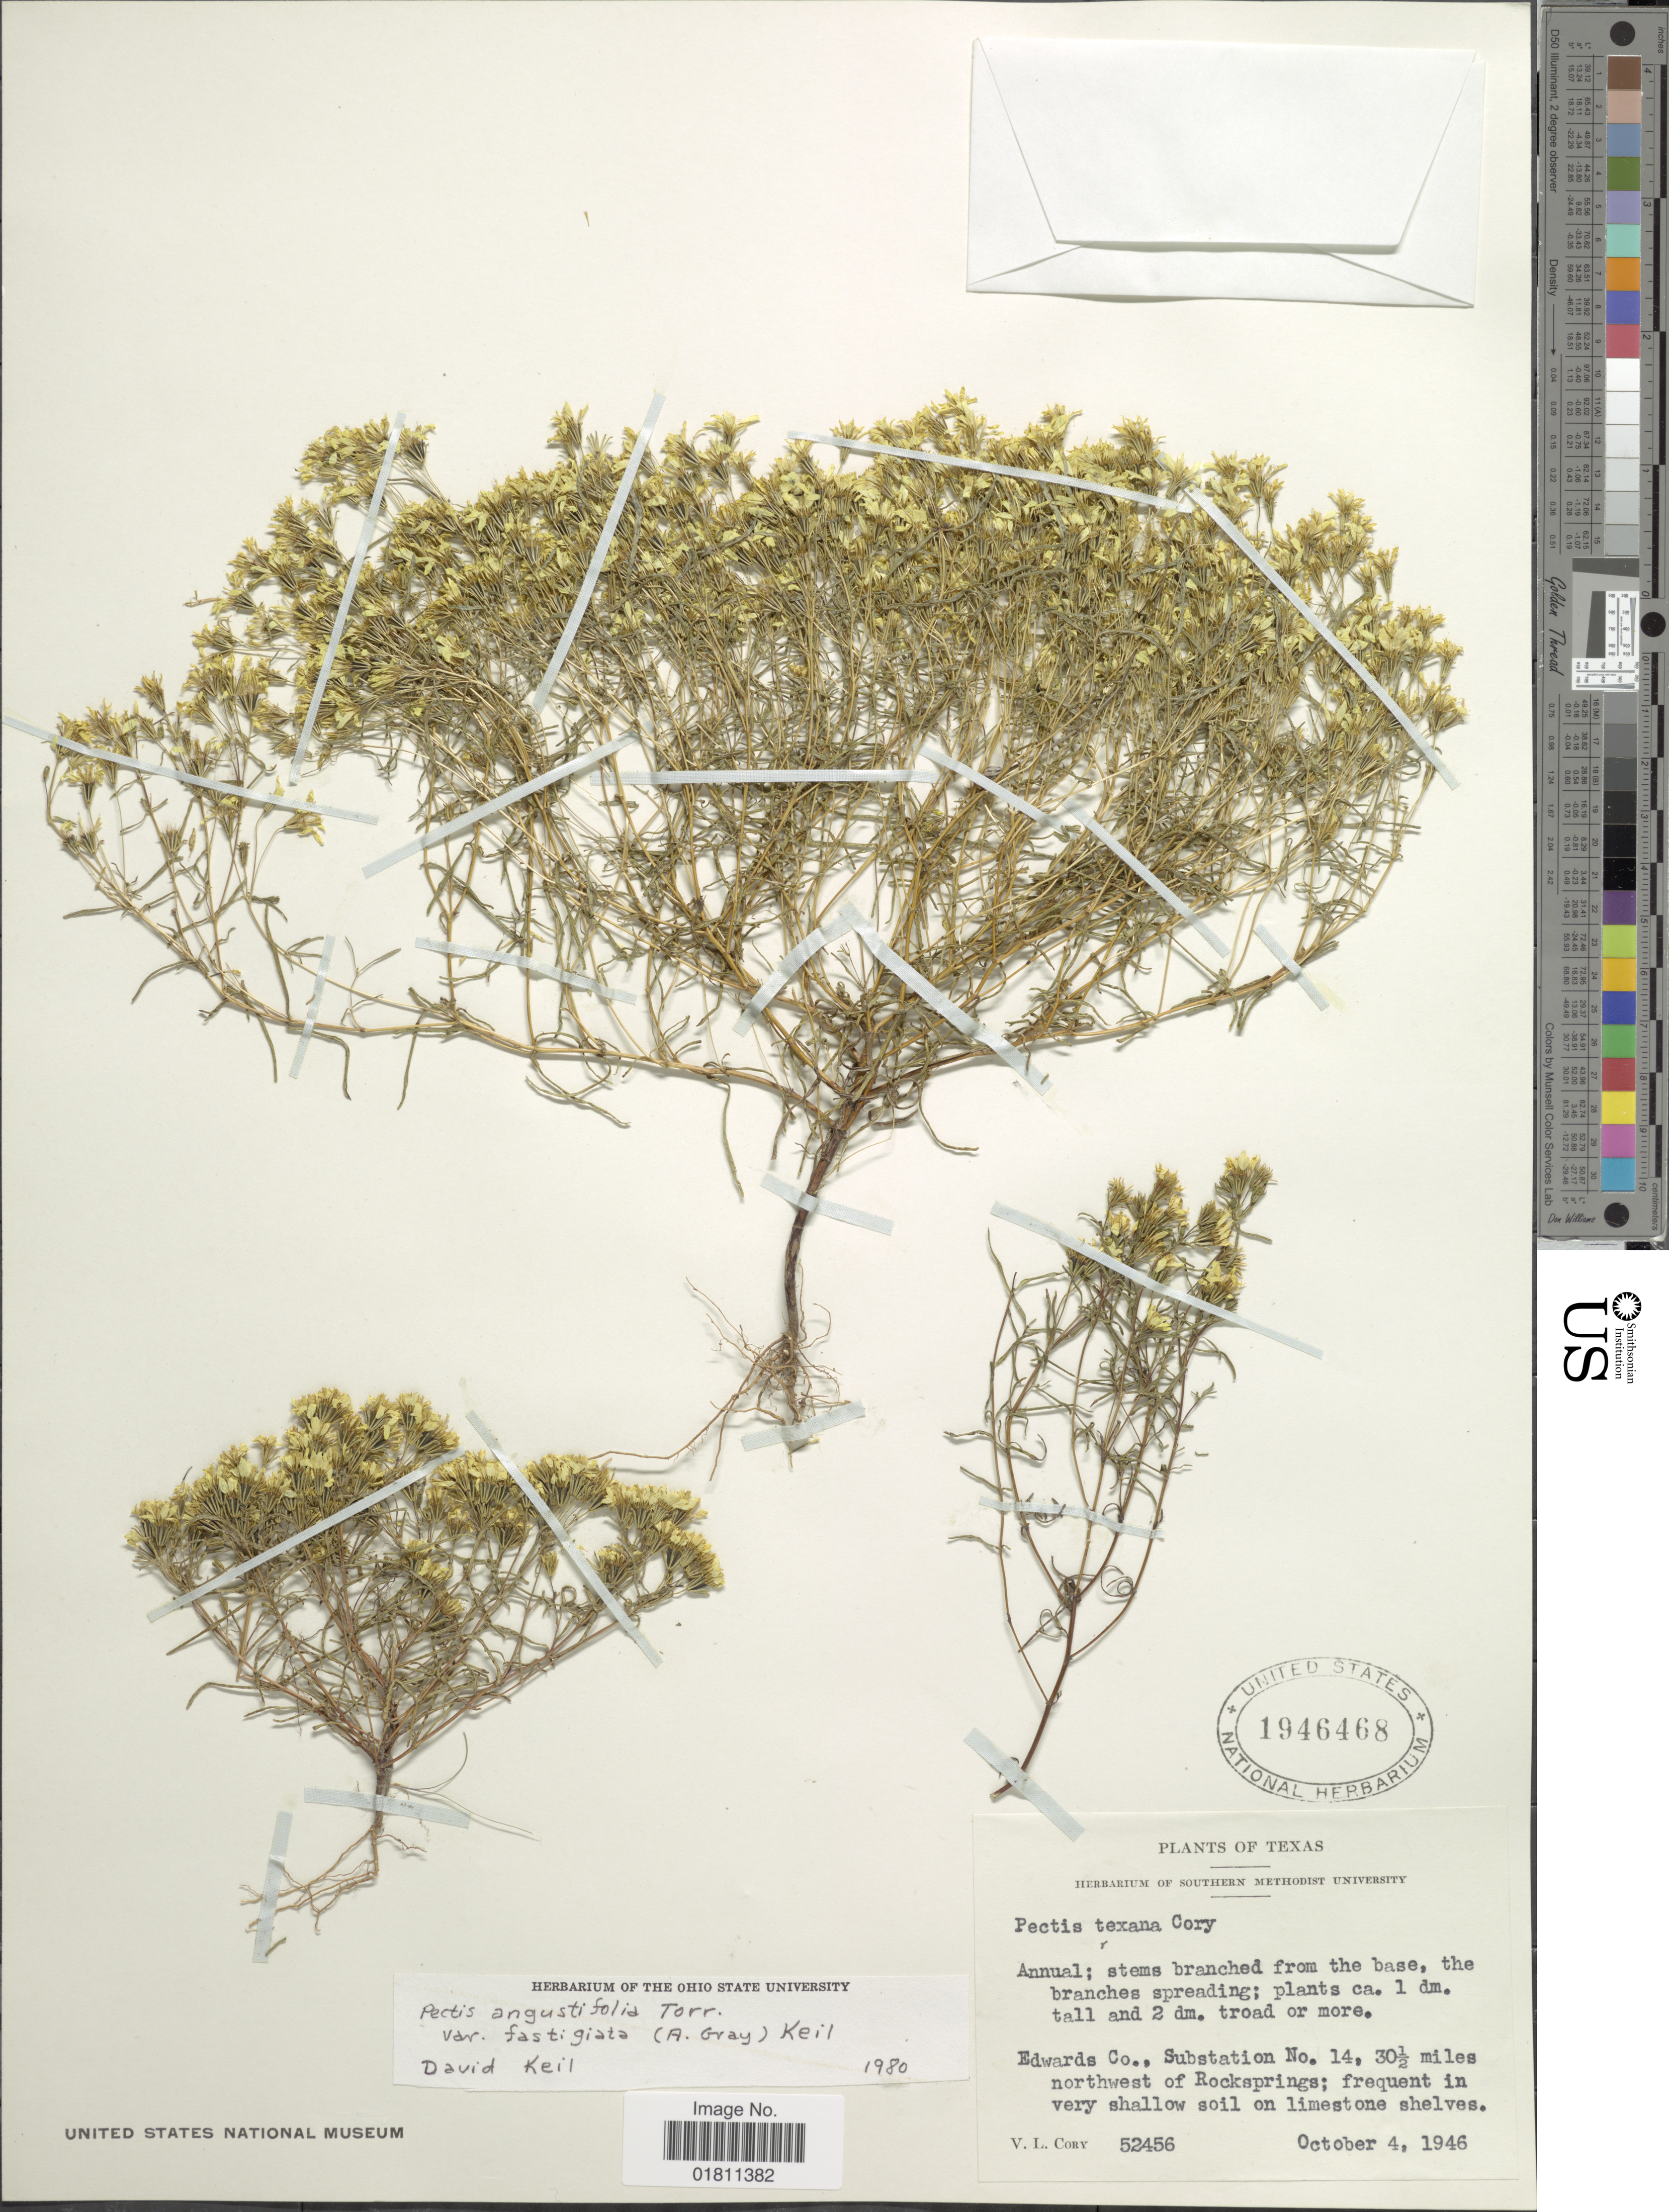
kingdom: Plantae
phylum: Tracheophyta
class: Magnoliopsida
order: Asterales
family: Asteraceae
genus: Pectis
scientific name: Pectis angustifolia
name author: Torr.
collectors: V. Cory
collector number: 52456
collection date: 1946-10-04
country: United States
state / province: Texas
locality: Edwards Co., Substation No. 14,30½ miles northeast of Rocksprings.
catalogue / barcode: US 1946468